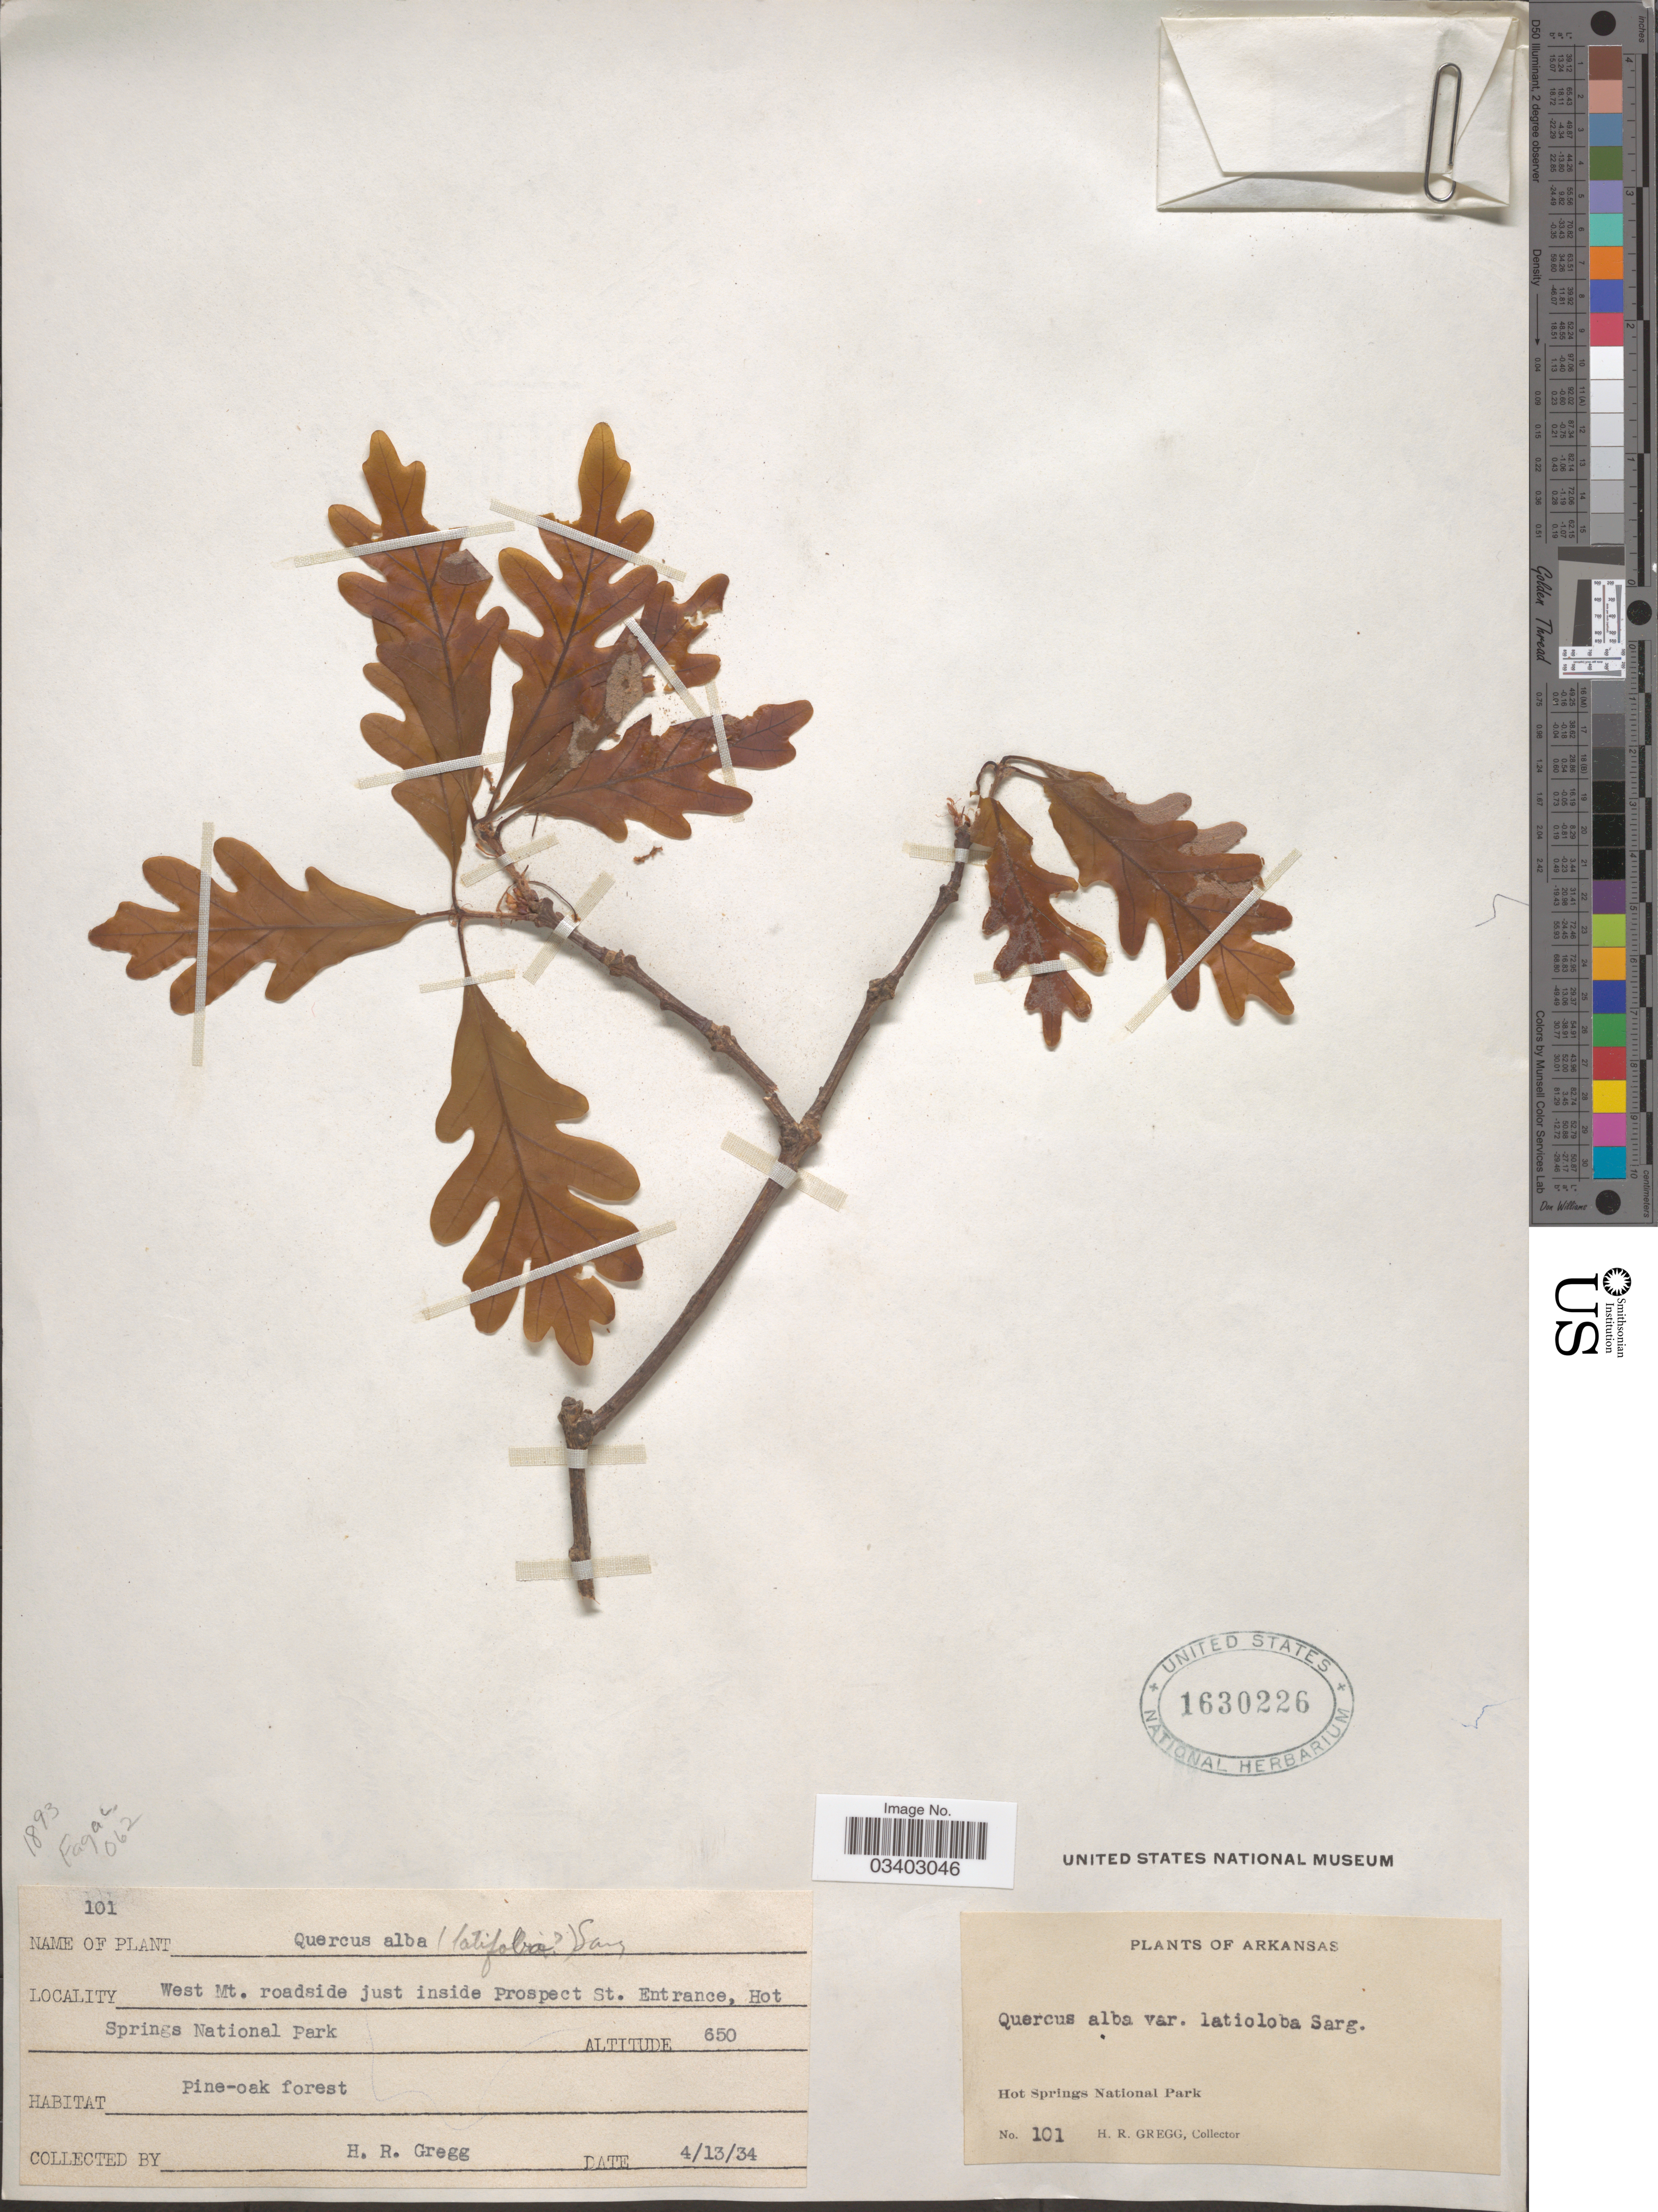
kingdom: Plantae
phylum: Tracheophyta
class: Magnoliopsida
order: Fagales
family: Fagaceae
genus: Quercus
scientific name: Quercus alba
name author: L.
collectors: H. Gregg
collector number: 101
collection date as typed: Transcribed d/m/y: 13/4/34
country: United States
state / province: Arkansas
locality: West Mt. roadside just inside Prospect St. Entrance, Hot Springs National Park.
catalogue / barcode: US 1630226